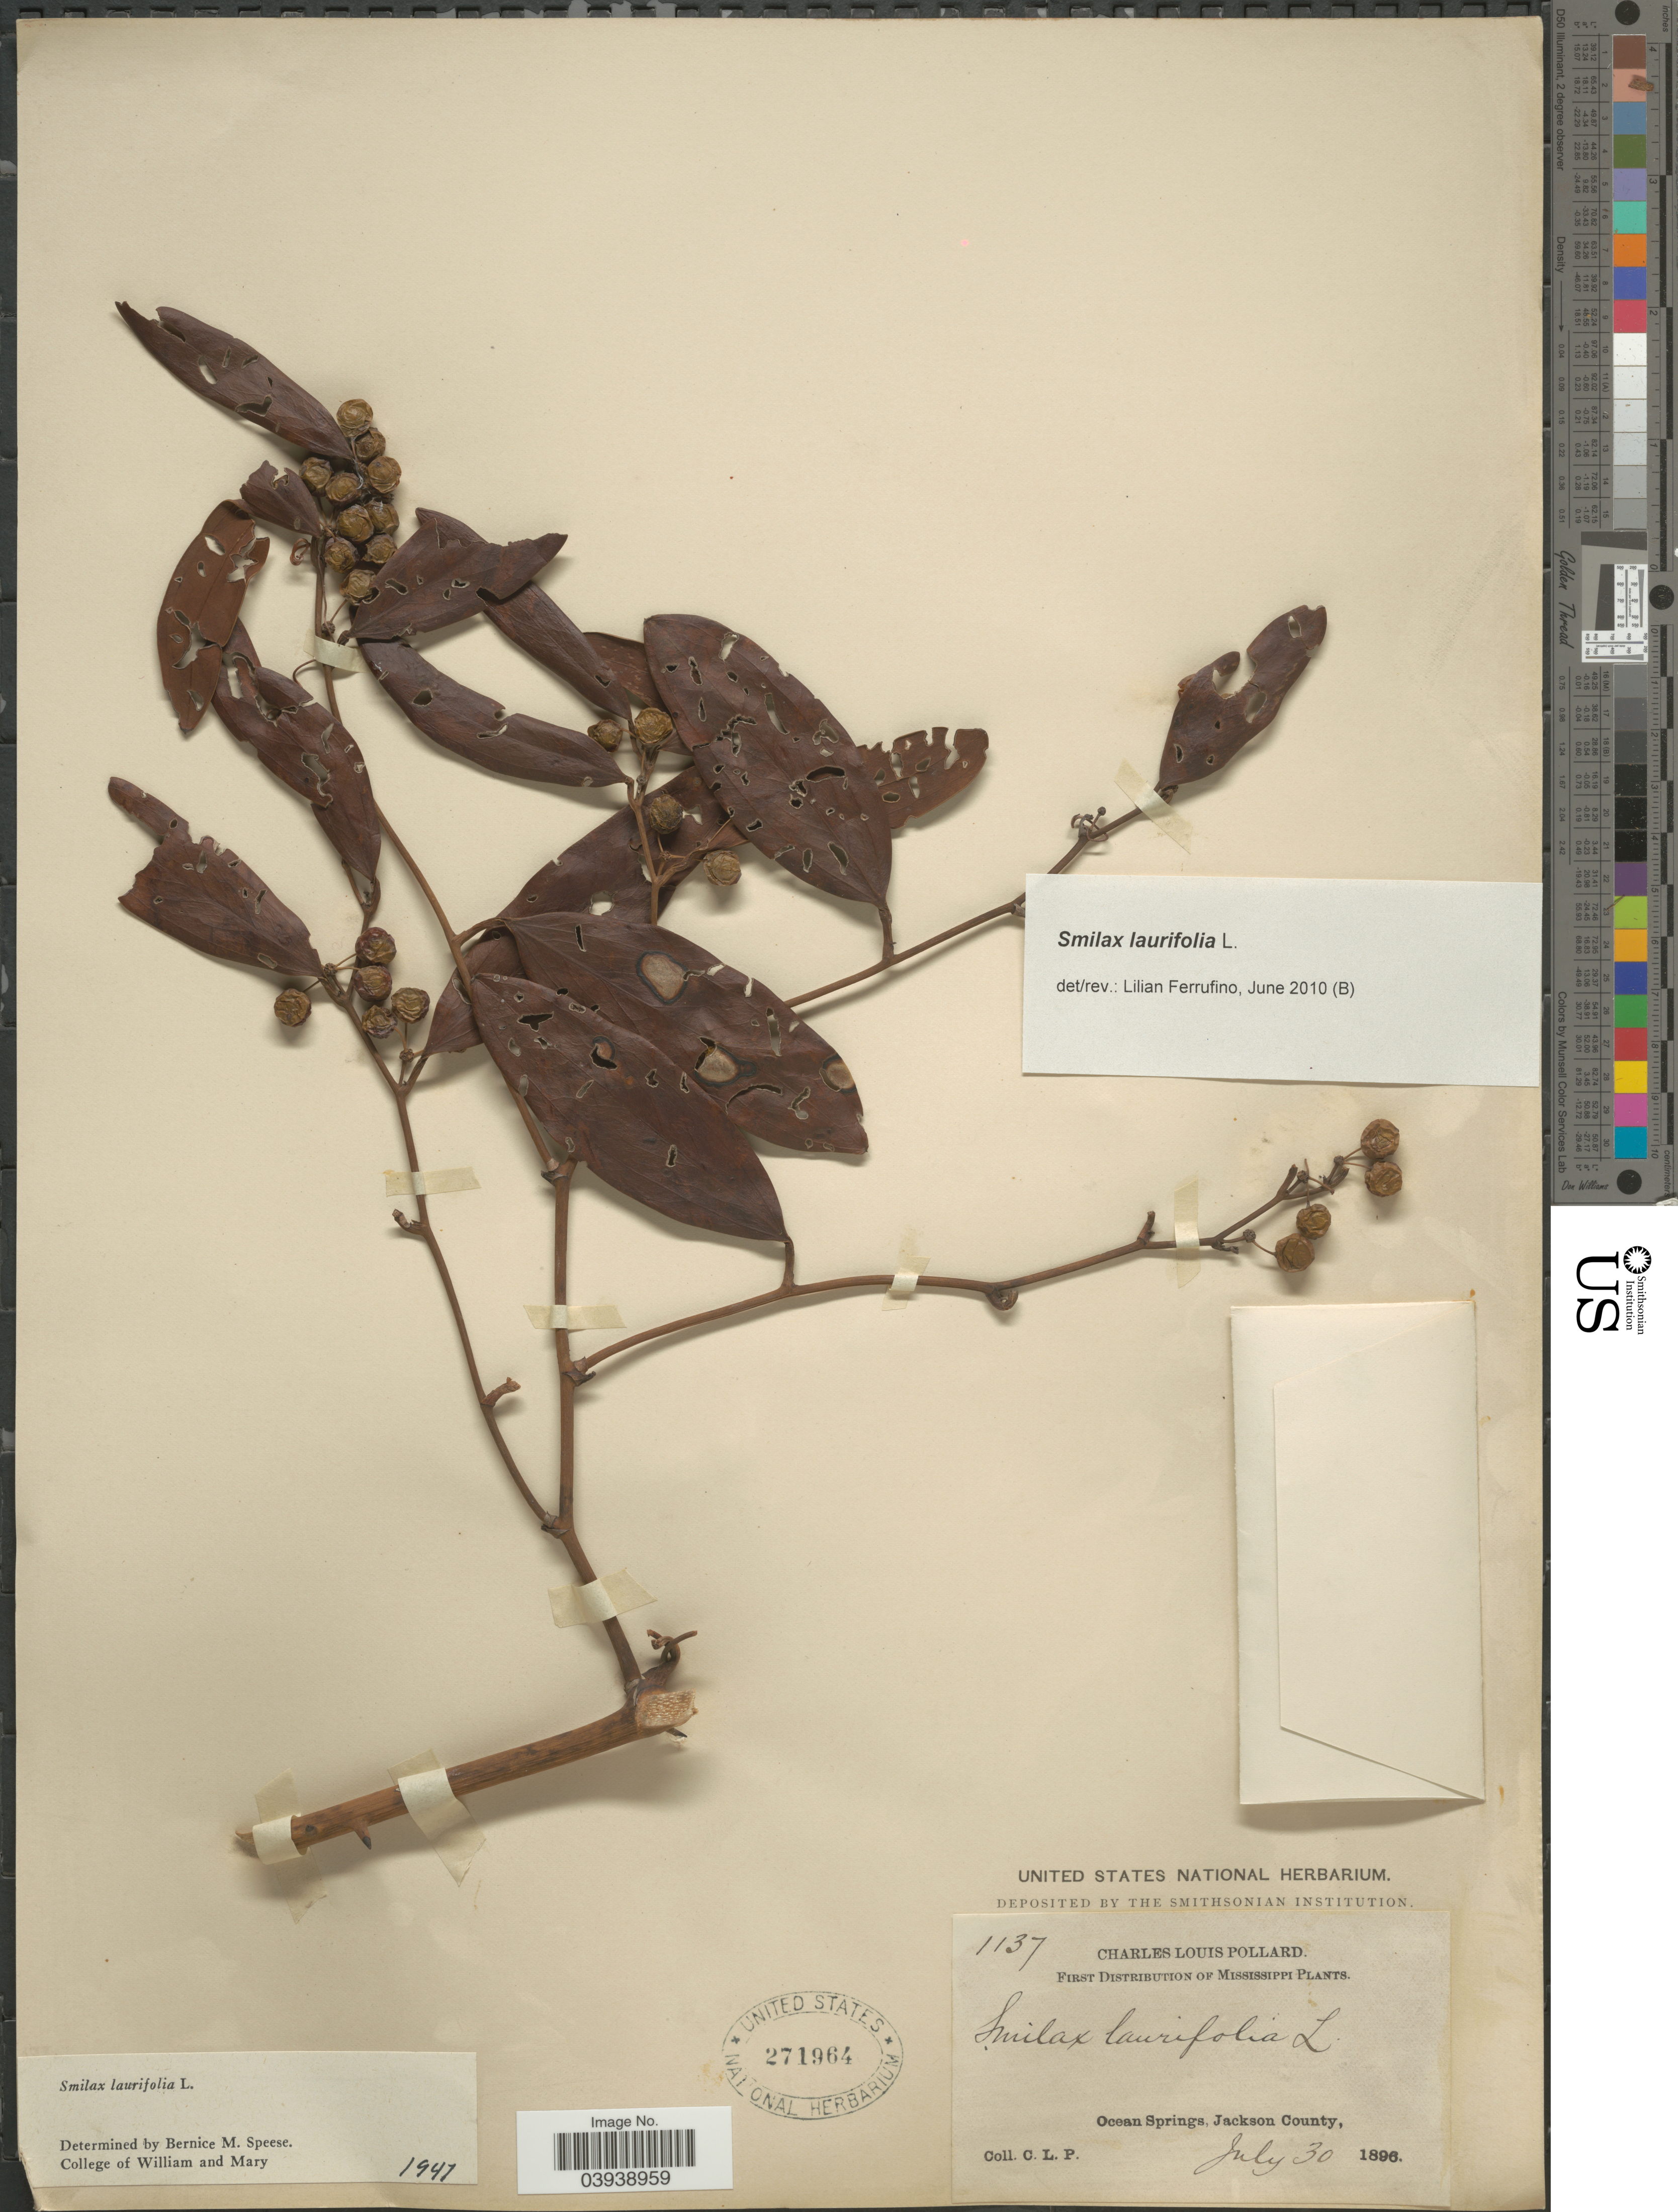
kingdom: Plantae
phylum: Tracheophyta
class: Liliopsida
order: Liliales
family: Smilacaceae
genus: Smilax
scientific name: Smilax laurifolia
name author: L.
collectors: C. L. Pollard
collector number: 1137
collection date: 1896-07-30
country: United States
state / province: Mississippi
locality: Ocean Springs, Jackson County.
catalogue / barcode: US 271964